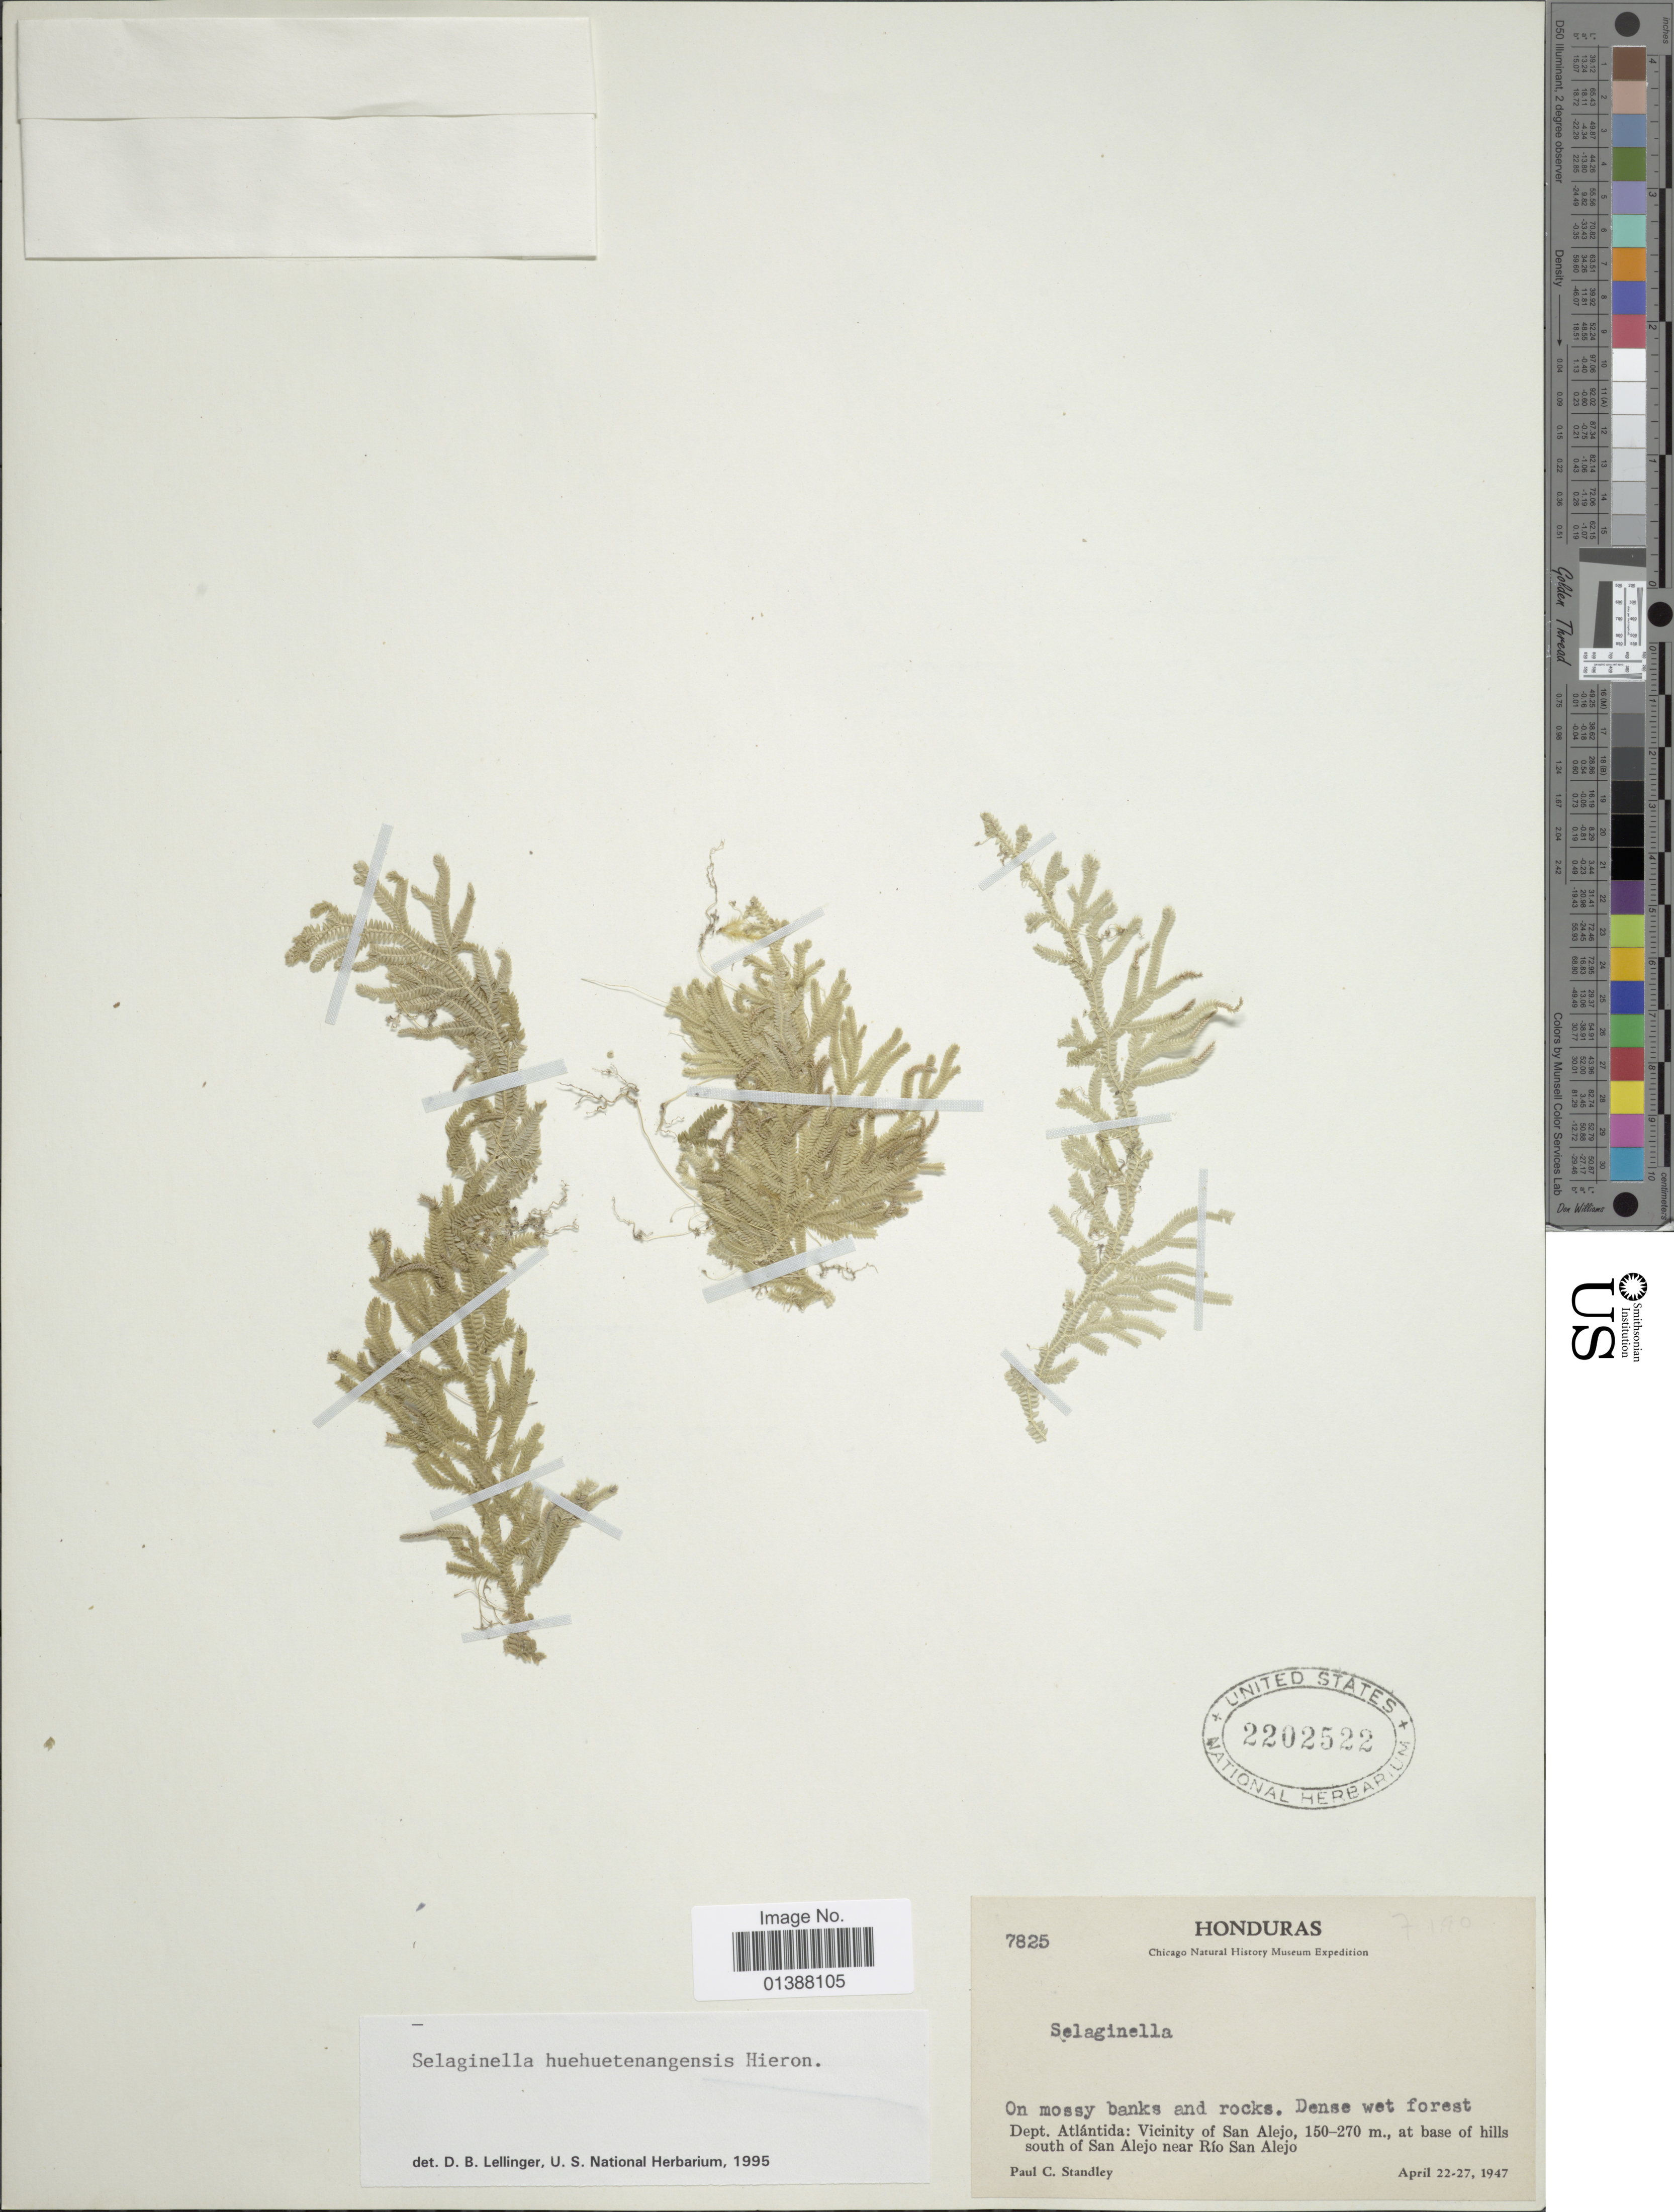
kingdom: Plantae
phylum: Tracheophyta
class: Lycopodiopsida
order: Selaginellales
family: Selaginellaceae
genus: Selaginella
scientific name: Selaginella huehuetenangensis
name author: Hieron.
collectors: P. C. Standley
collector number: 7825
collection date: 1947-04-22/1947-04-27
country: Honduras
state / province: Atlántida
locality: Dept. Atlándia: Vicinity of San Alejo, at base of hills south of San Alejo near Río San Alejo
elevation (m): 150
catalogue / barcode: US 2202522